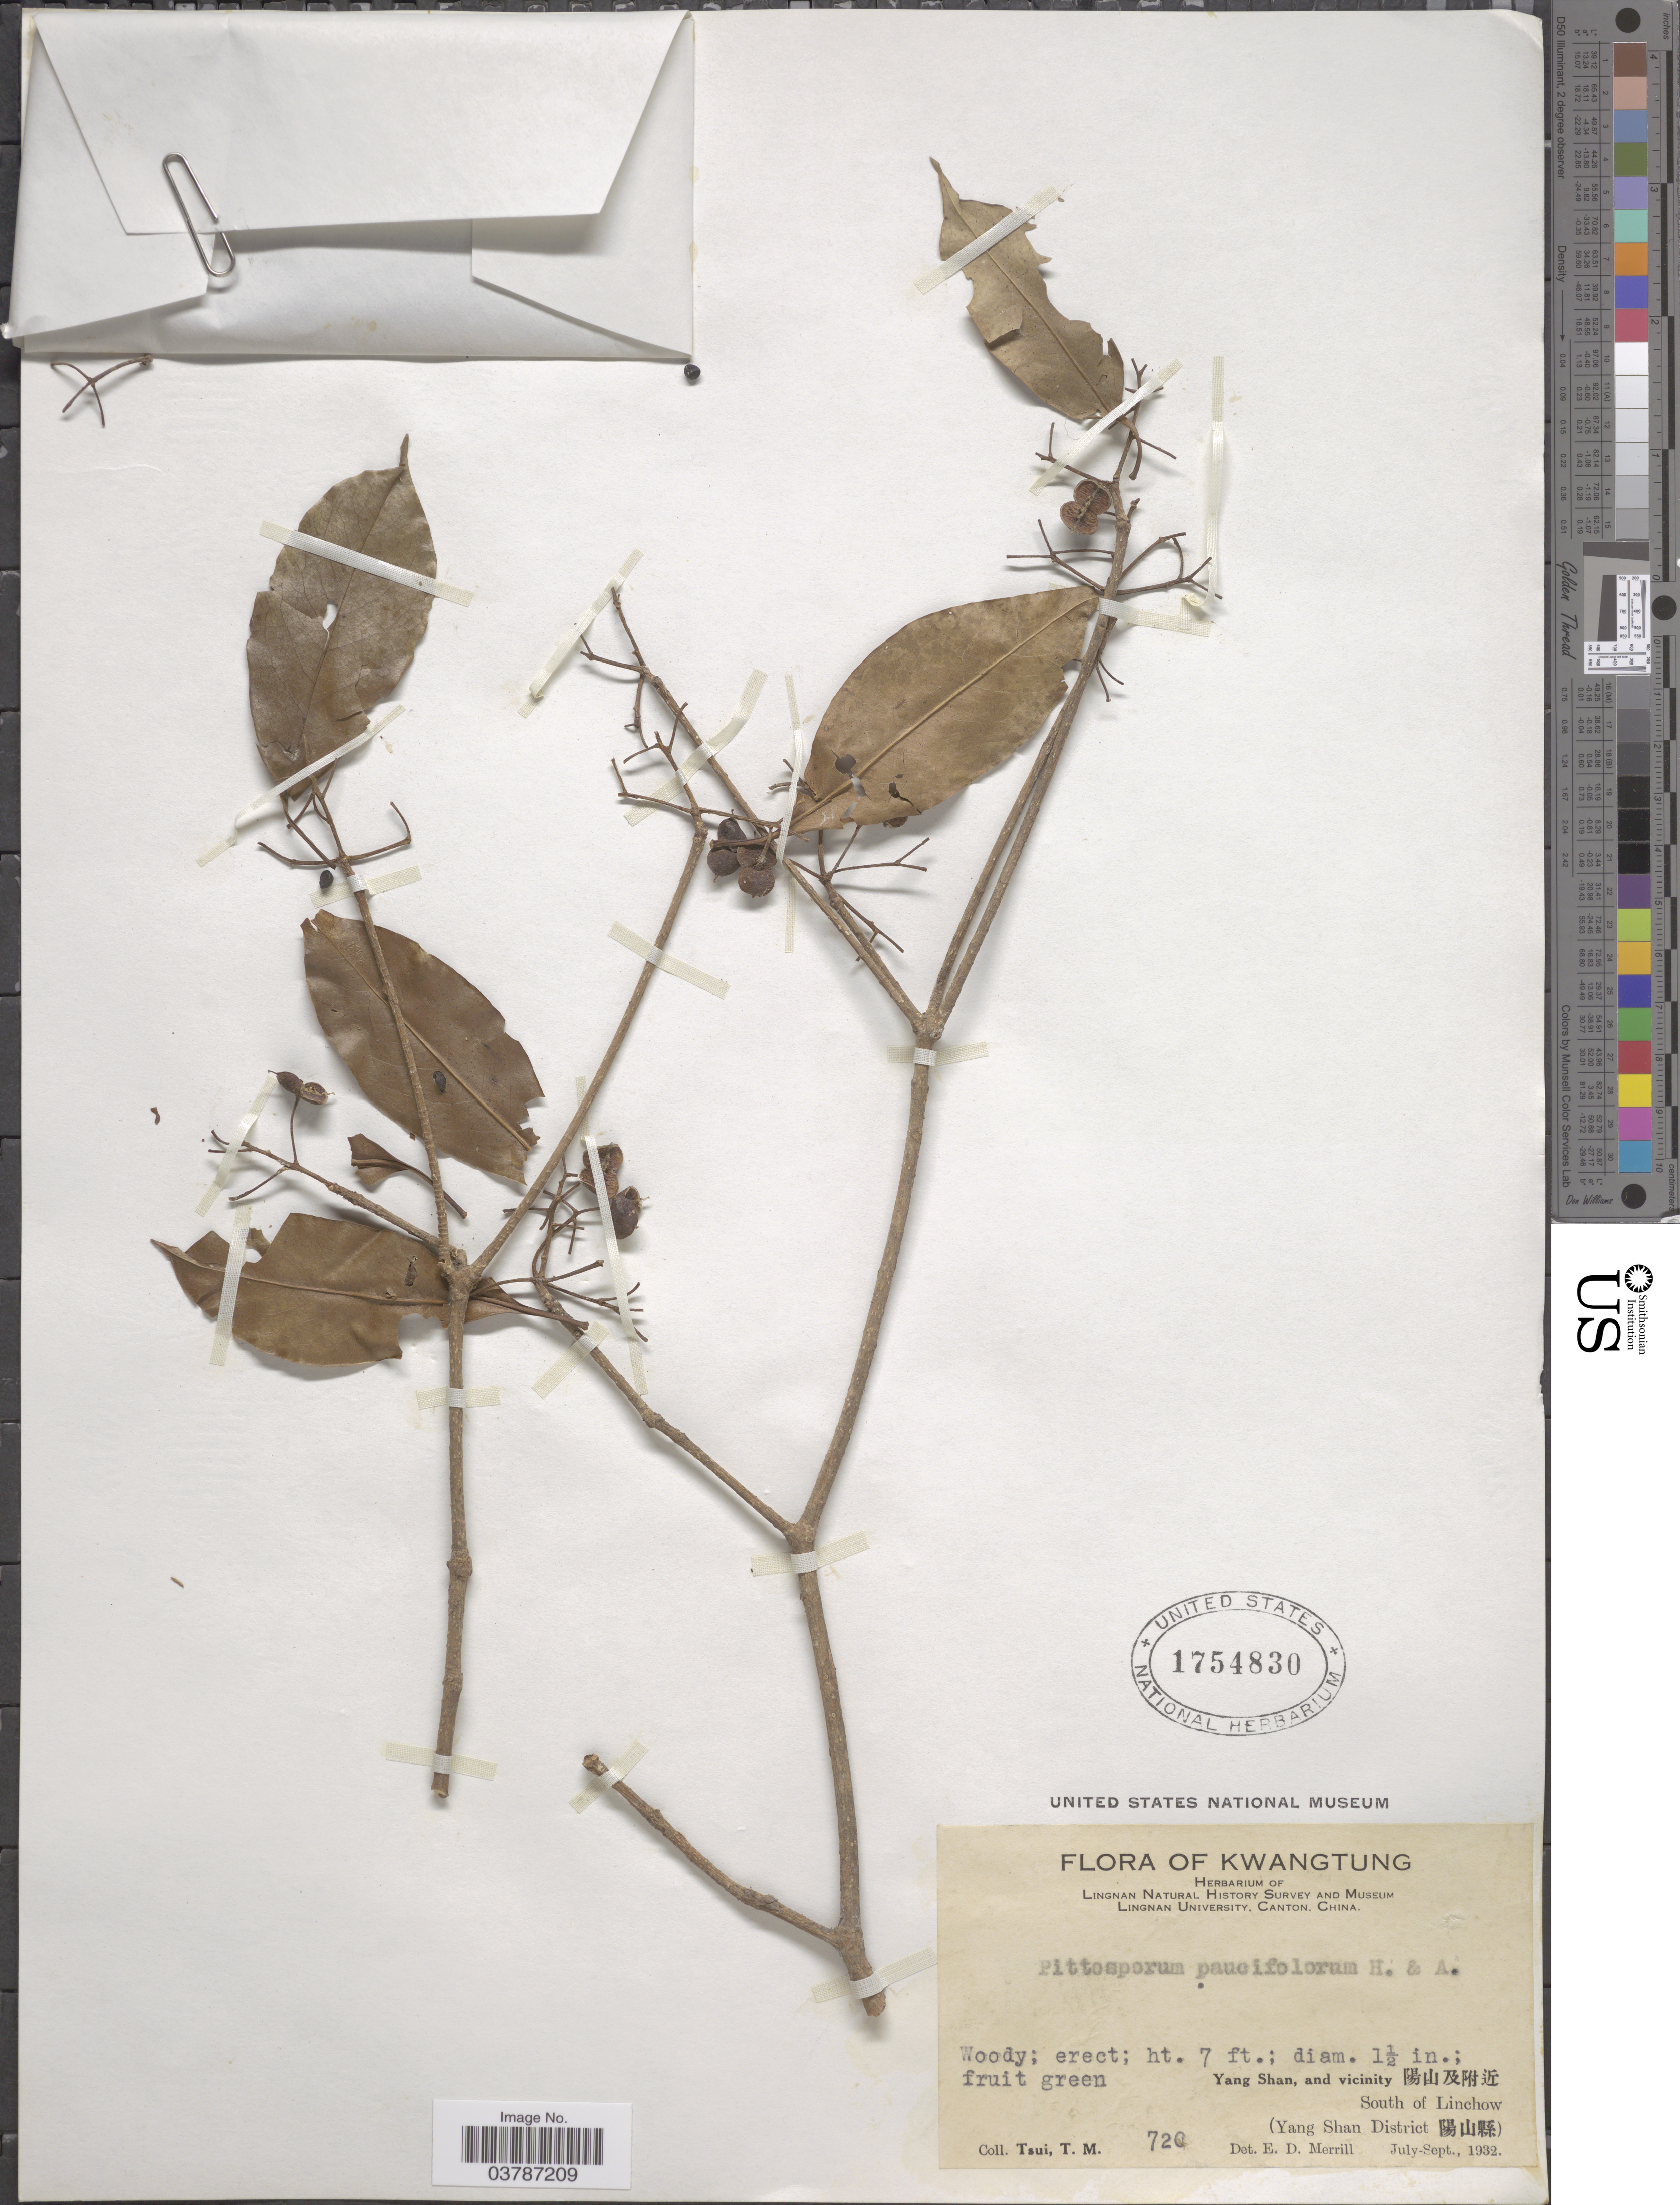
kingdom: Plantae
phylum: Tracheophyta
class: Magnoliopsida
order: Apiales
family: Pittosporaceae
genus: Pittosporum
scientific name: Pittosporum pauciflorum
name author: Hook. & Arn.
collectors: T. Tsui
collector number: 720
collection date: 1932-07/1932-09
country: China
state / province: Guangdong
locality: Kwangtung. Yang Shan, and vicinity X South of Linchow. ( Yang Shan District X).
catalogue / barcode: US 1754830